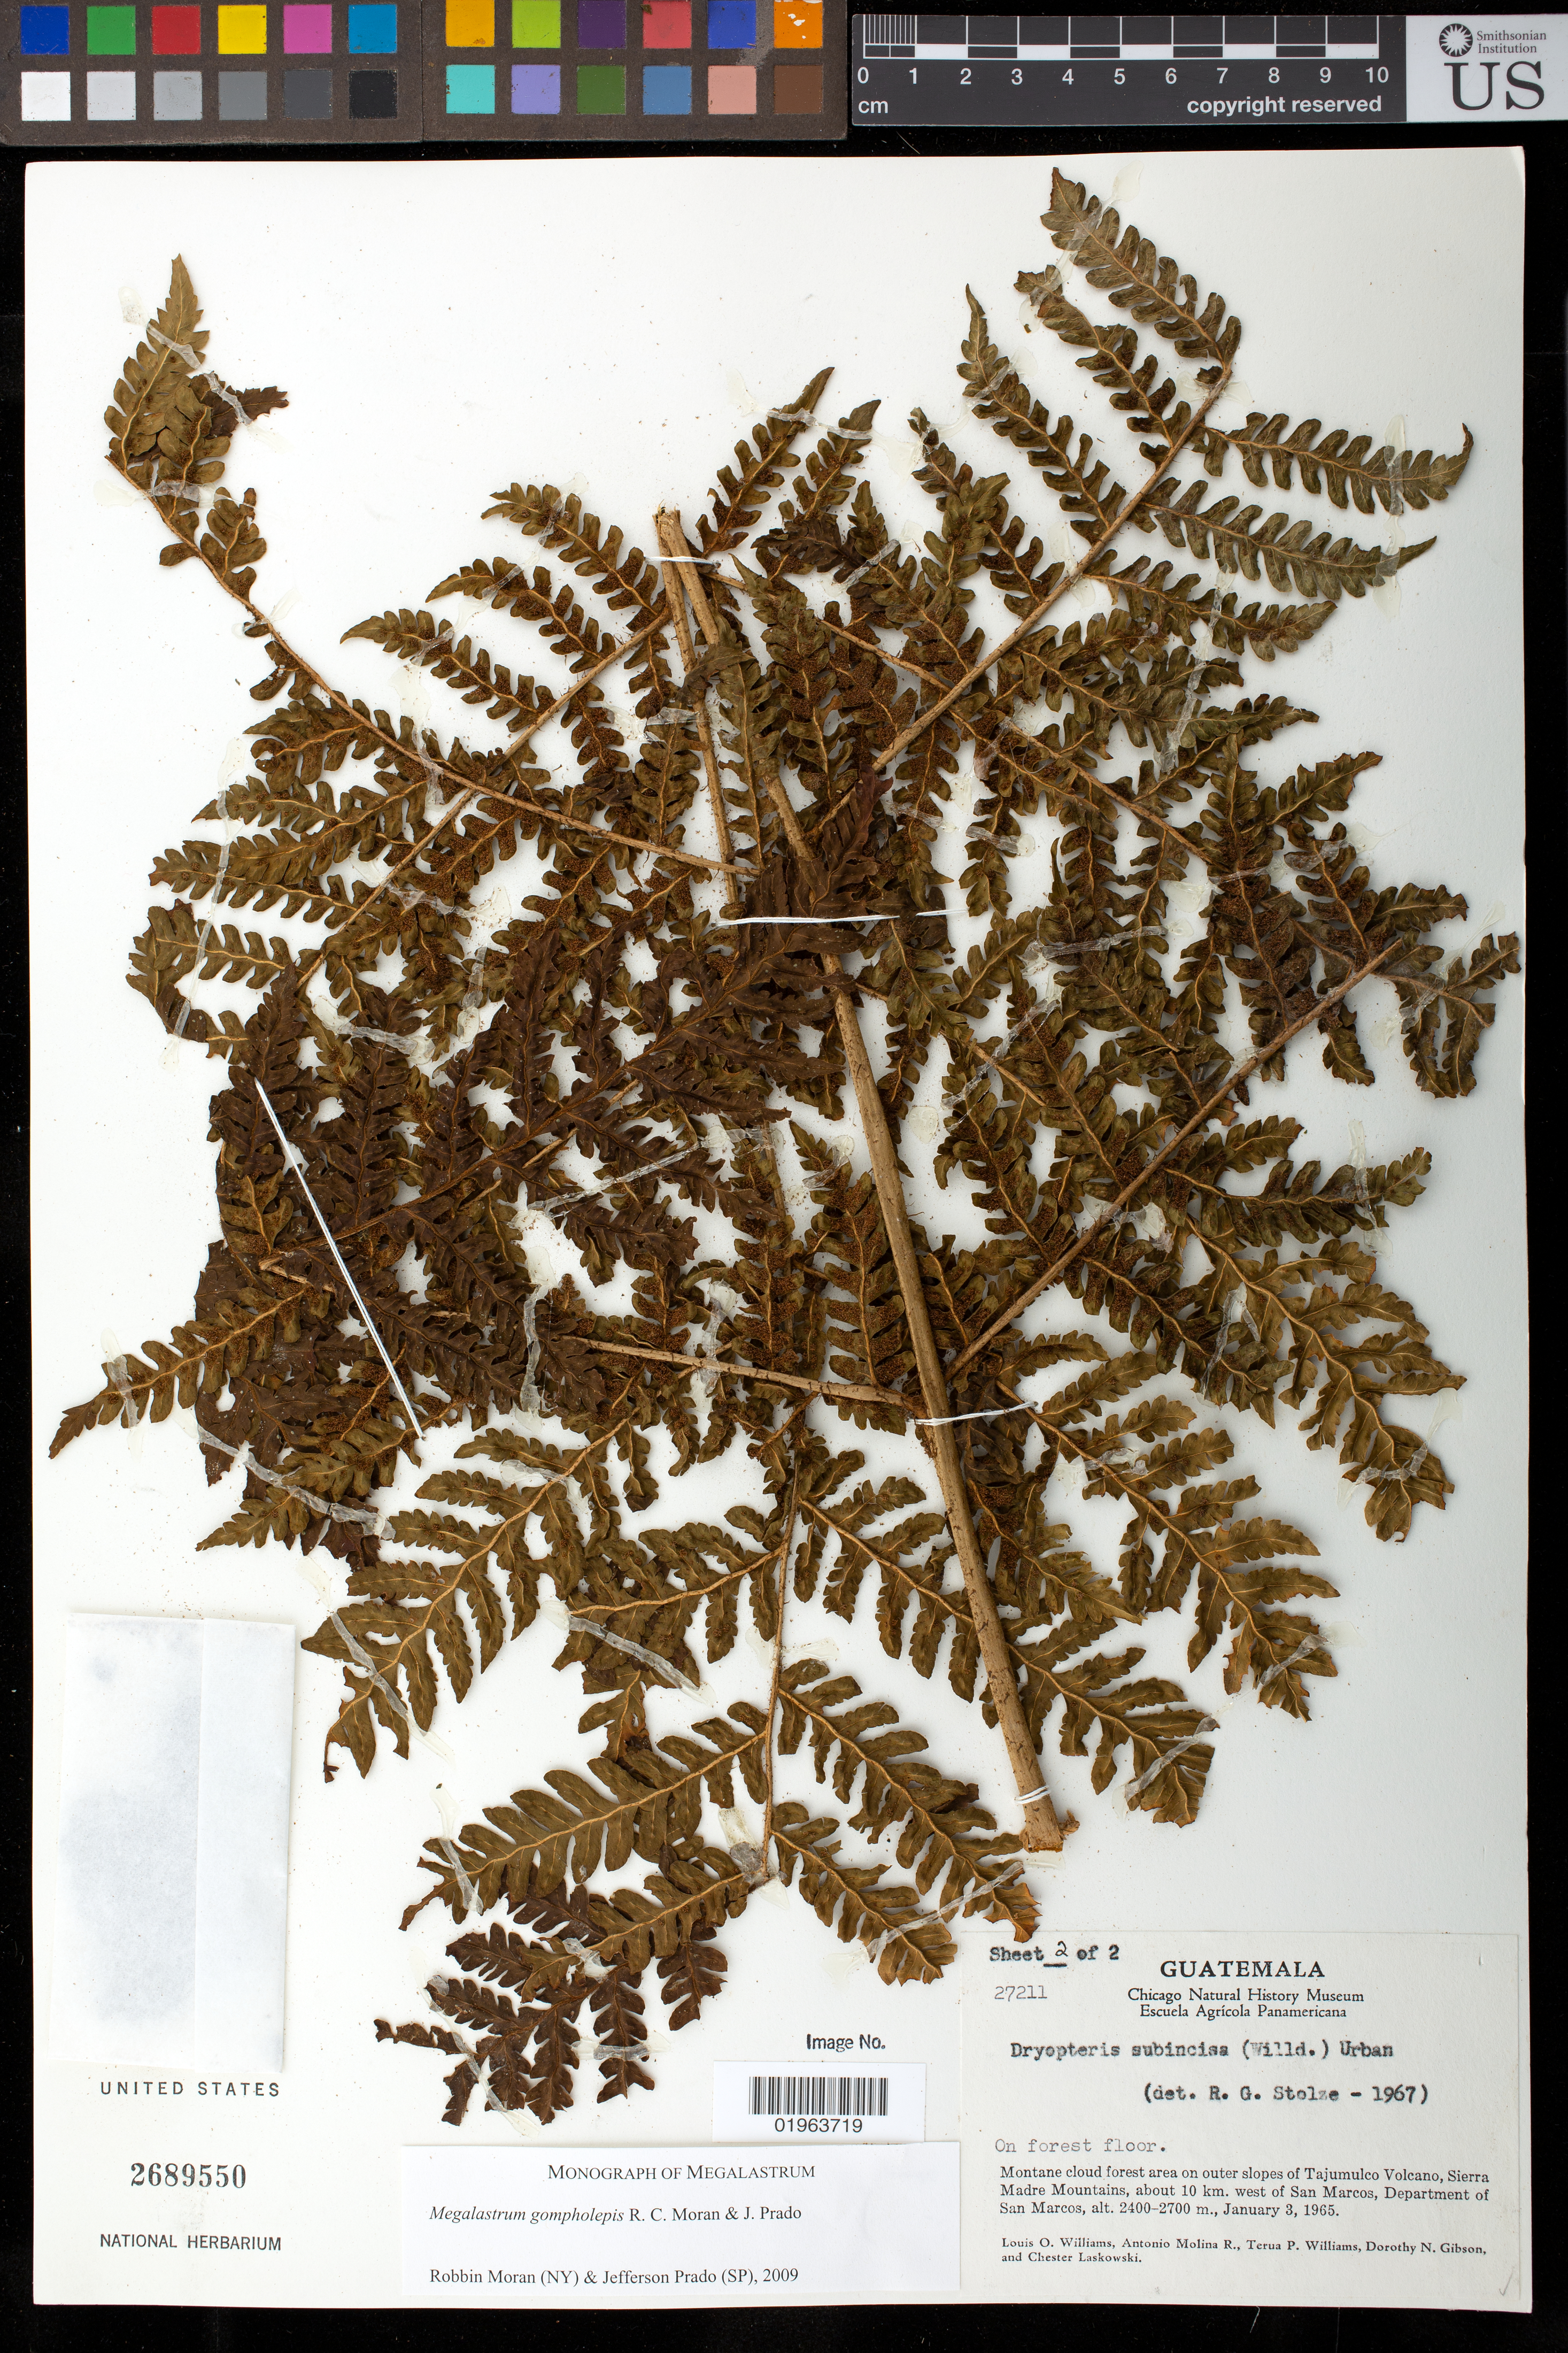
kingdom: Plantae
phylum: Tracheophyta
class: Polypodiopsida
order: Polypodiales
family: Dryopteridaceae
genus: Megalastrum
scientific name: Megalastrum gompholepis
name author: R.C. Moran & J. Prado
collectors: L. O. Williams, A. Molina R., T. P. Williams, D. N. Gibson & C. Laskowski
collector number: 27211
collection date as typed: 03 Jan 1965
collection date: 1965-01-03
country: Guatemala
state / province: San Marcos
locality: Tajumulco Volcano, Sierra Madre Mountains, about 10 km W of San Marcos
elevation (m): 2400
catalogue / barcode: US 2689550